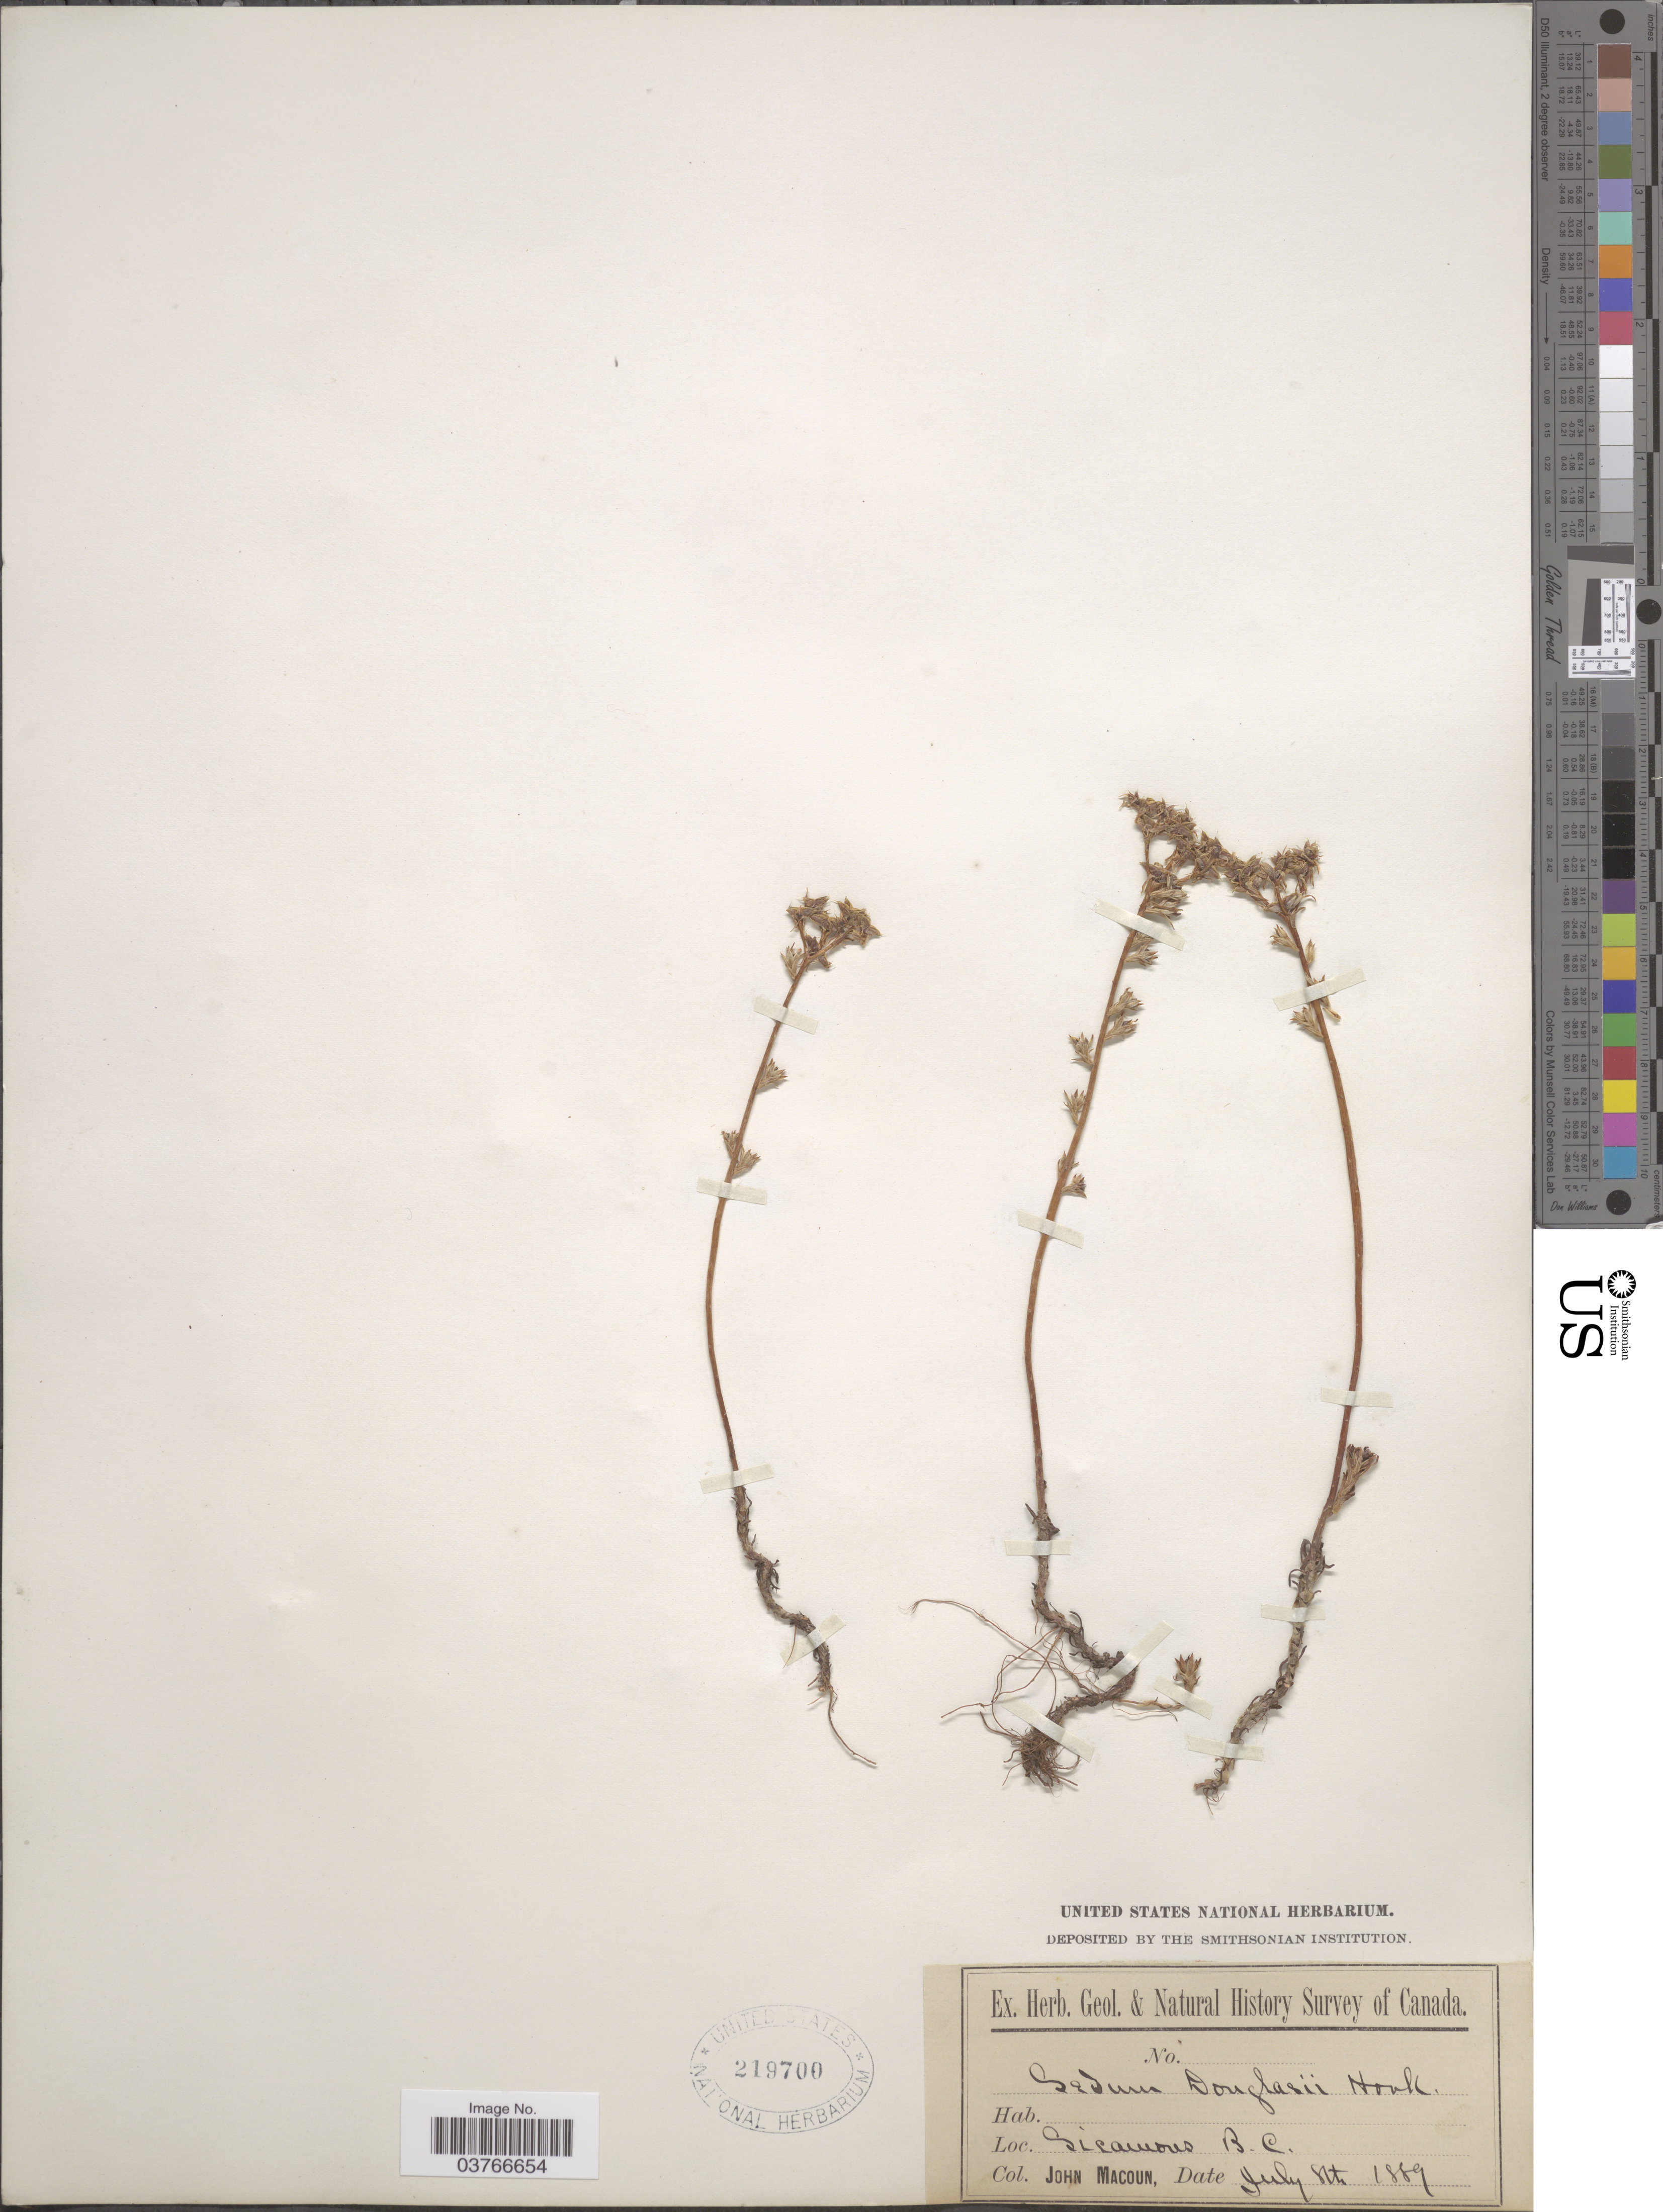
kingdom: Plantae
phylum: Tracheophyta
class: Magnoliopsida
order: Saxifragales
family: Crassulaceae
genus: Sedum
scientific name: Sedum stenopetalum var. stenopetalum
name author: Pursh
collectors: J. Macoun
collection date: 1889-07-08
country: Canada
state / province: British Columbia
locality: Sicamous. B. C.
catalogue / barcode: US 219700